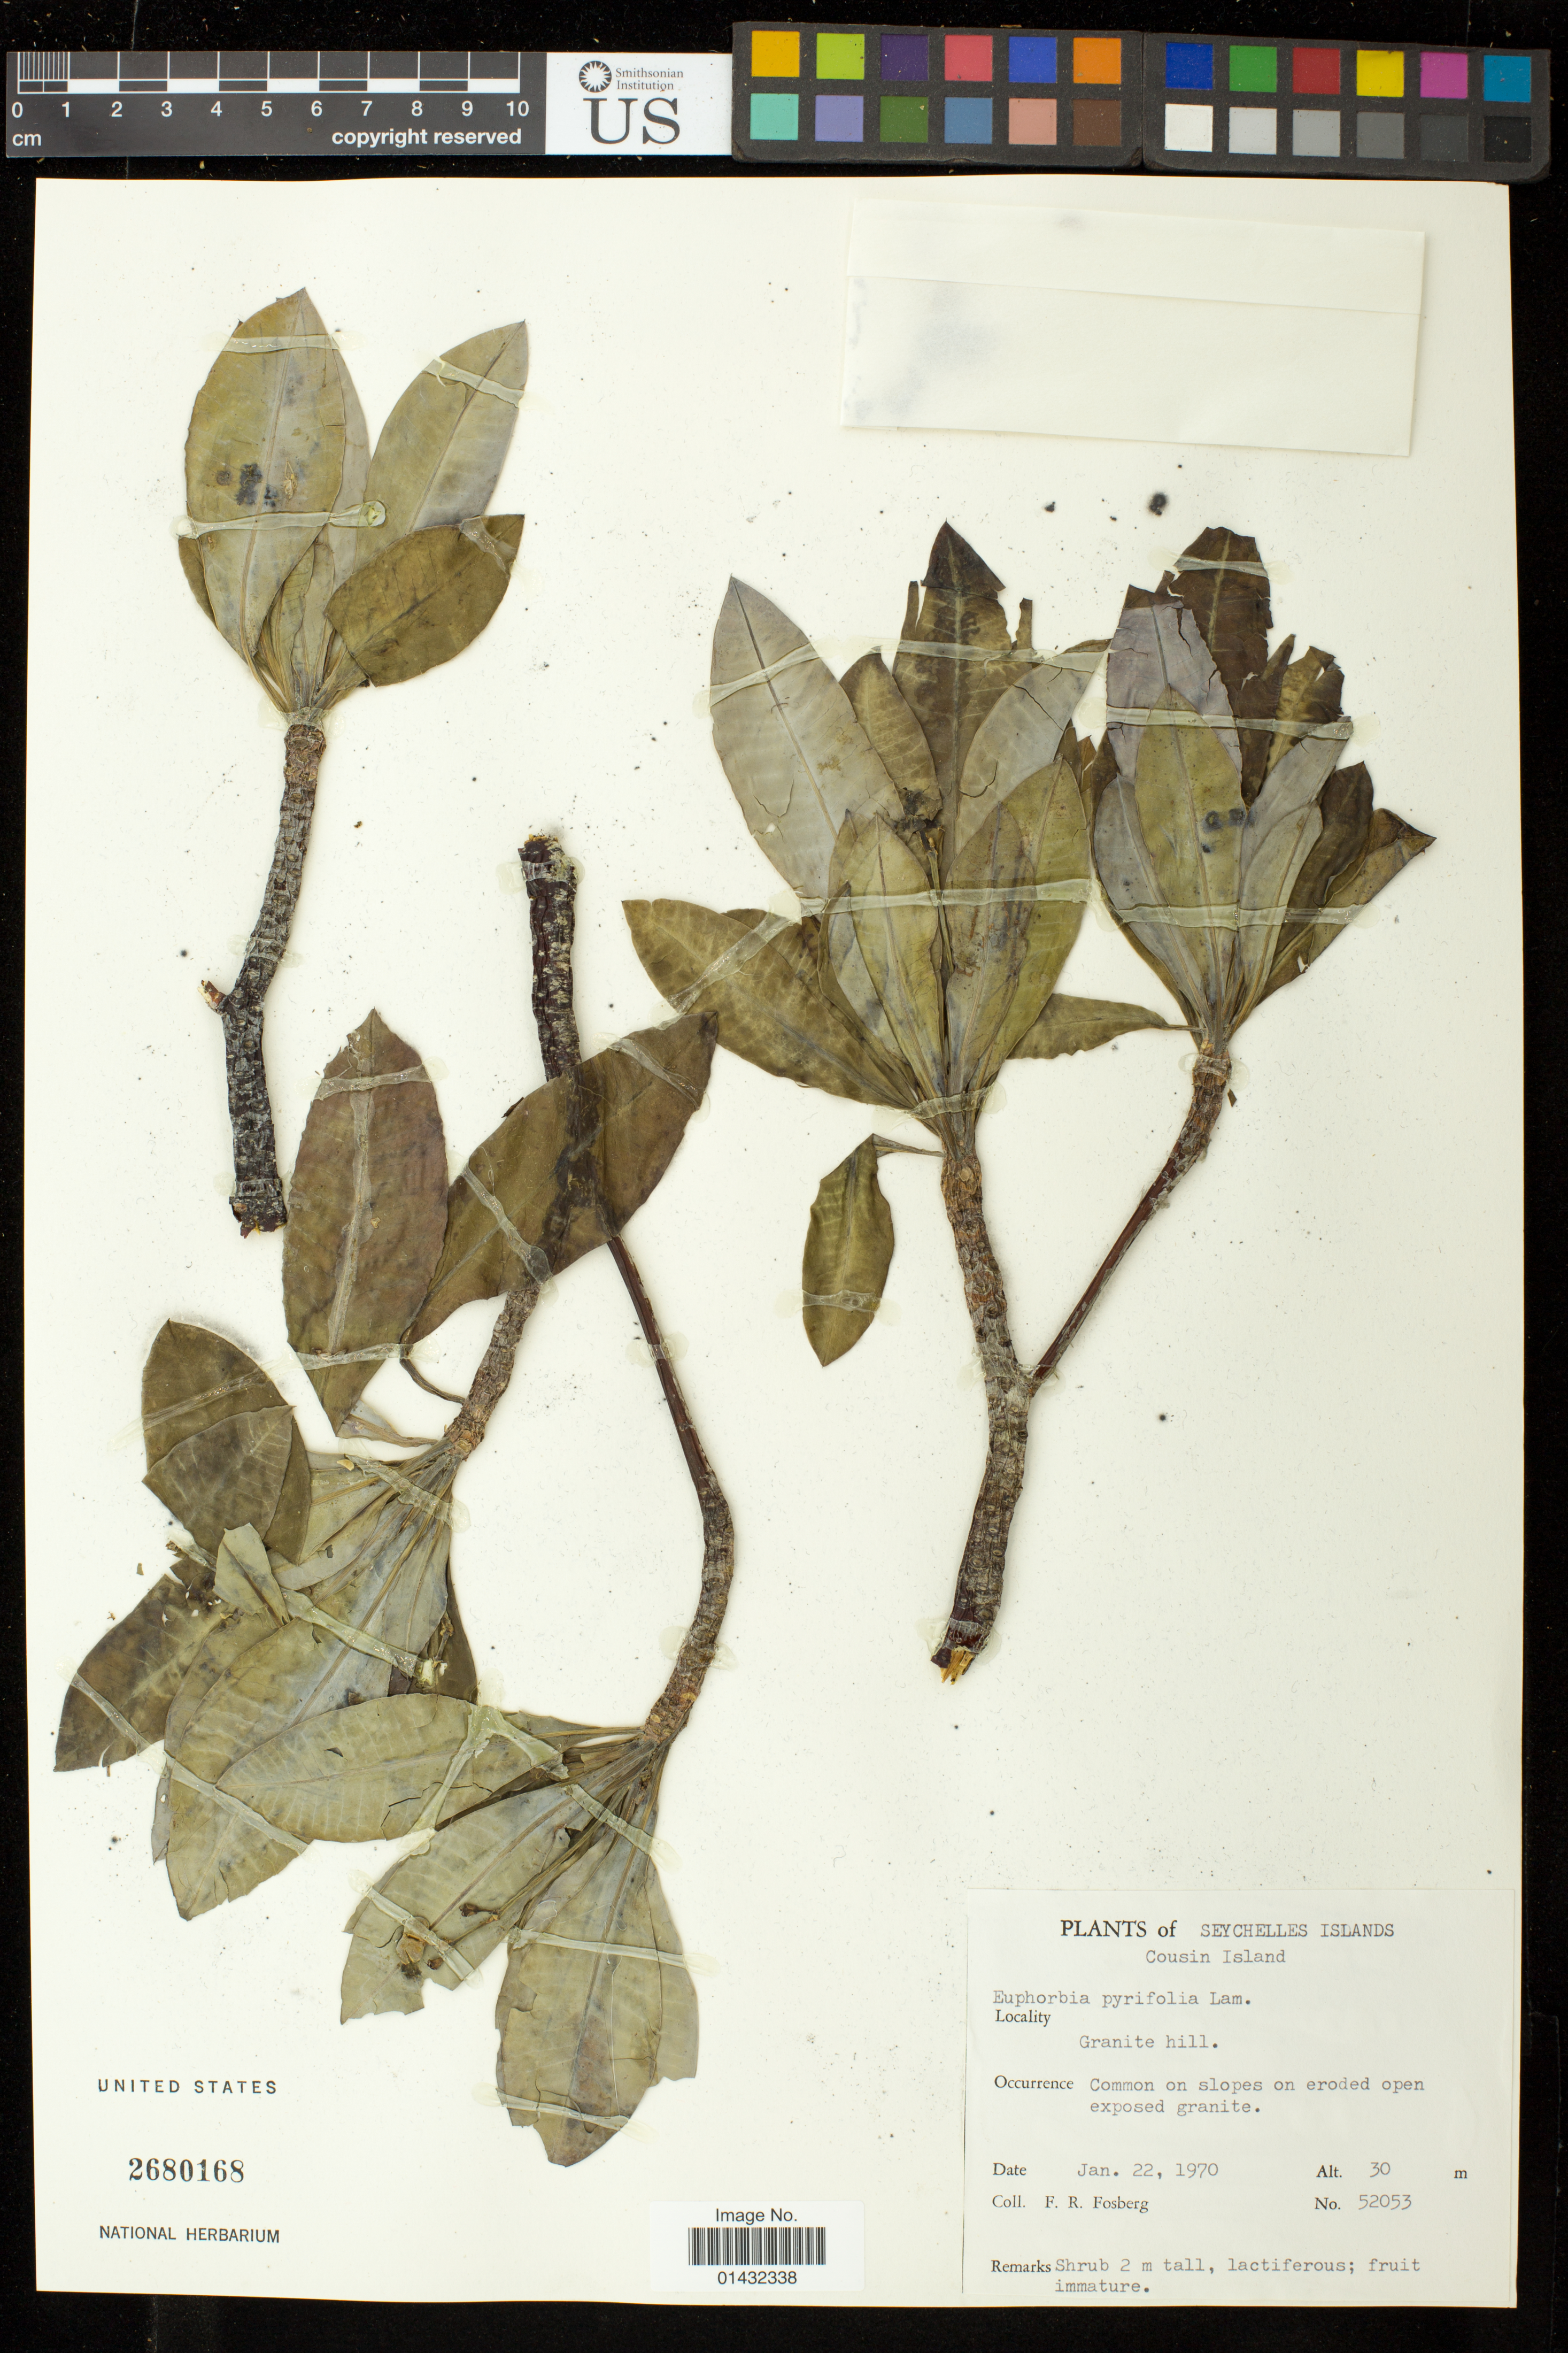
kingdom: Plantae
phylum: Tracheophyta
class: Magnoliopsida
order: Malpighiales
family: Euphorbiaceae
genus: Euphorbia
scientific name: Euphorbia pyrifolia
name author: Lam.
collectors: F. R. Fosberg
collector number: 52053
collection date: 1970-01-22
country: Seychelles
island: Cousins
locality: Cousin Island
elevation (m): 30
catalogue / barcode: US 2680168